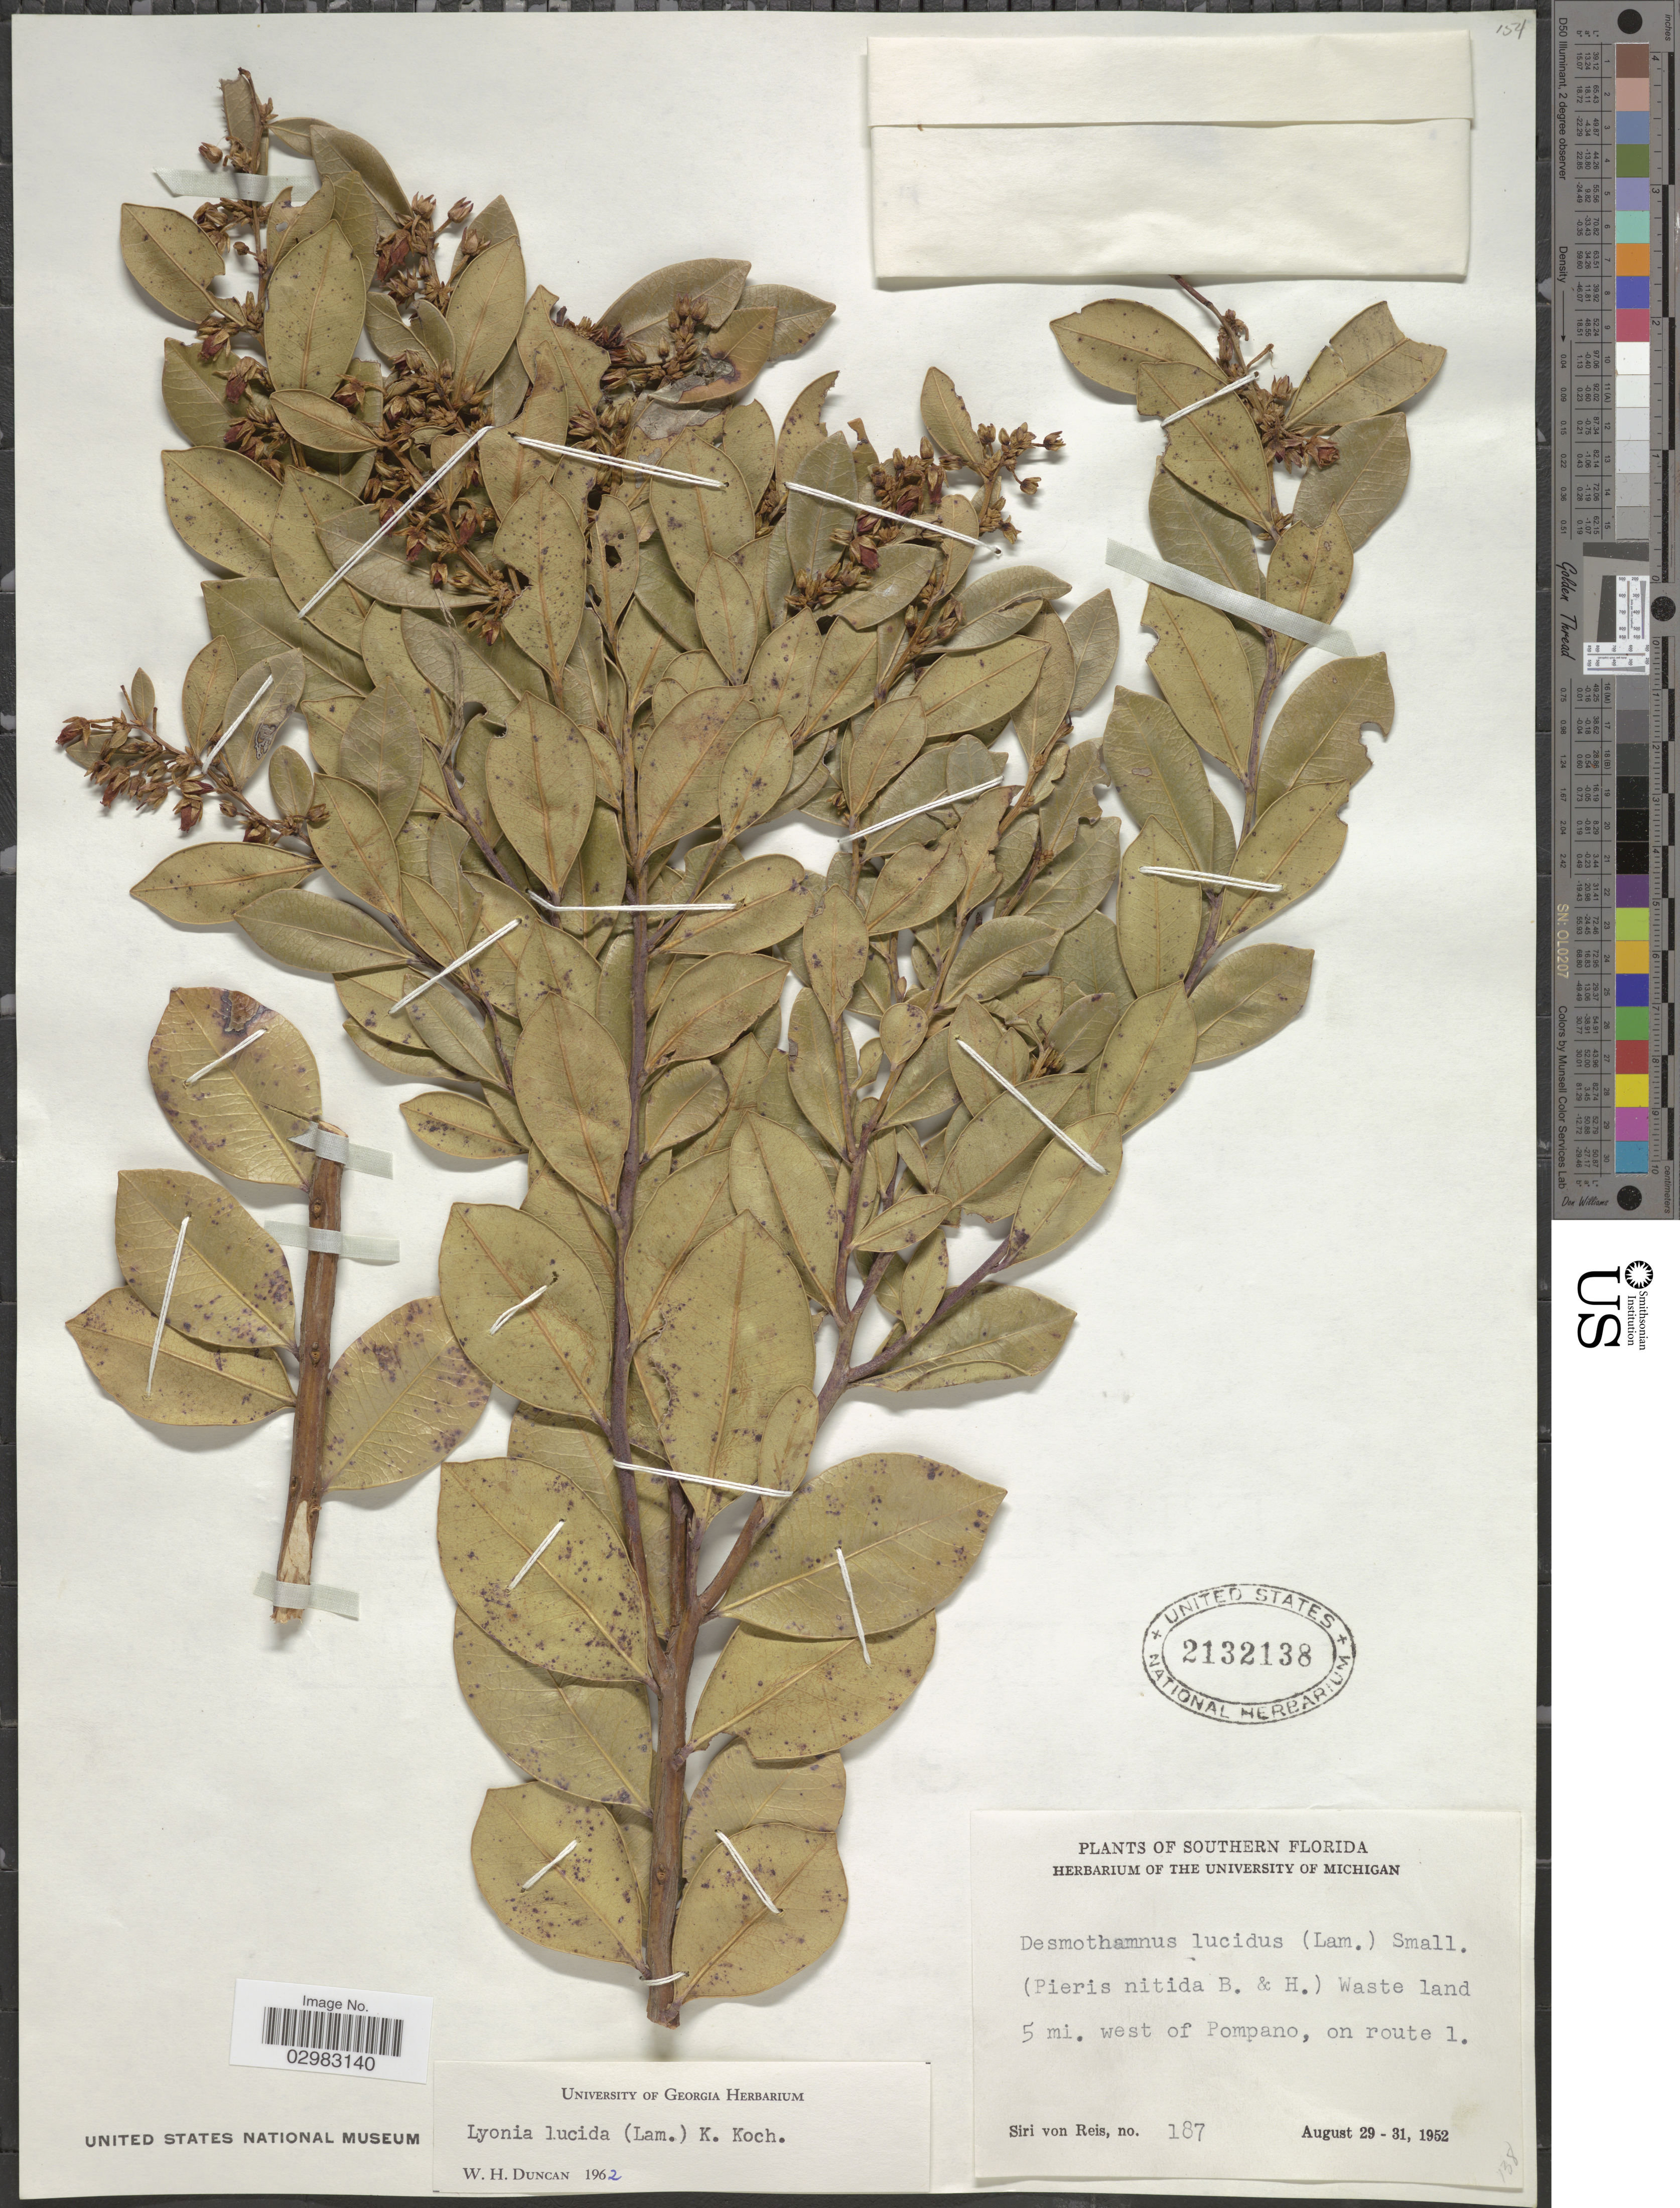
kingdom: Plantae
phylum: Tracheophyta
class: Magnoliopsida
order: Ericales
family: Ericaceae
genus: Lyonia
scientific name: Lyonia lucida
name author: K. Koch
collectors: S. von Reis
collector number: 187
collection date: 1952-08-29/1952-08-31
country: United States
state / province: Florida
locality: Southern Florida. 5 mi. west of Pompano, on route 1.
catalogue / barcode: US 2132138